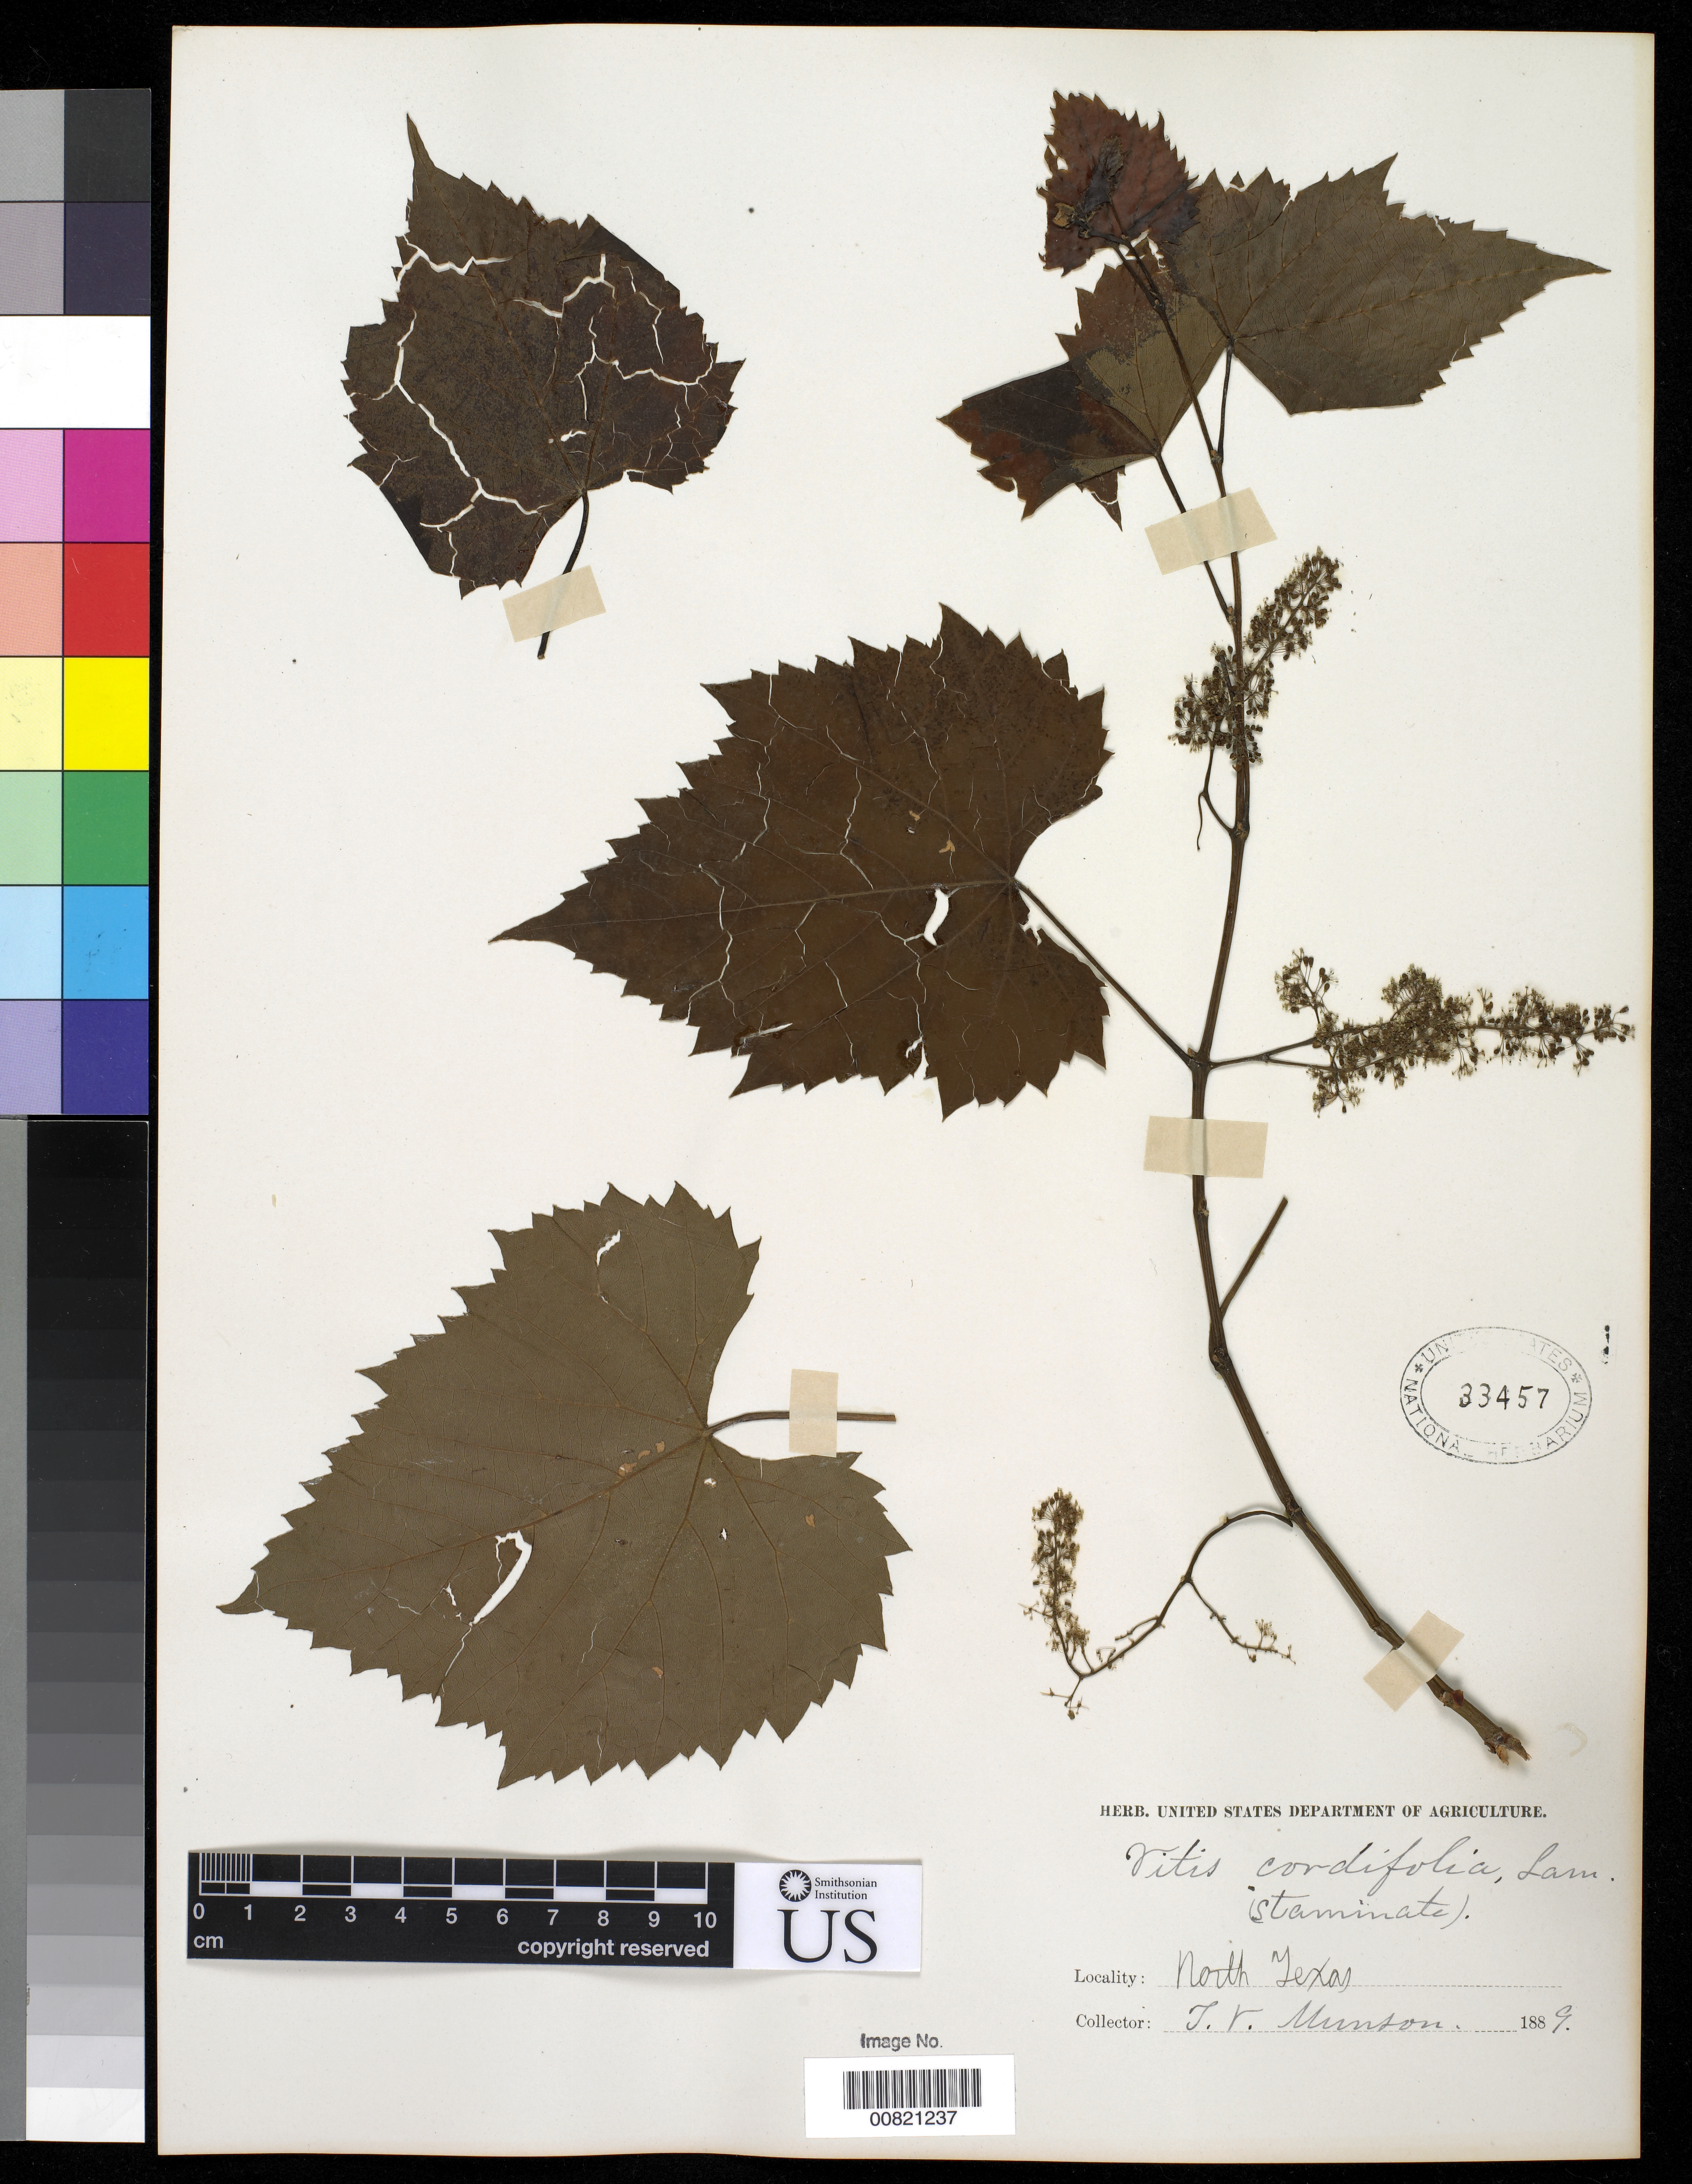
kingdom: Plantae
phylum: Tracheophyta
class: Magnoliopsida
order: Vitales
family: Vitaceae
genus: Vitis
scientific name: Vitis cordifolia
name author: Michx.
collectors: T. V. Munson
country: United States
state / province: Texas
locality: North Texas.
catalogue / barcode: US 33457